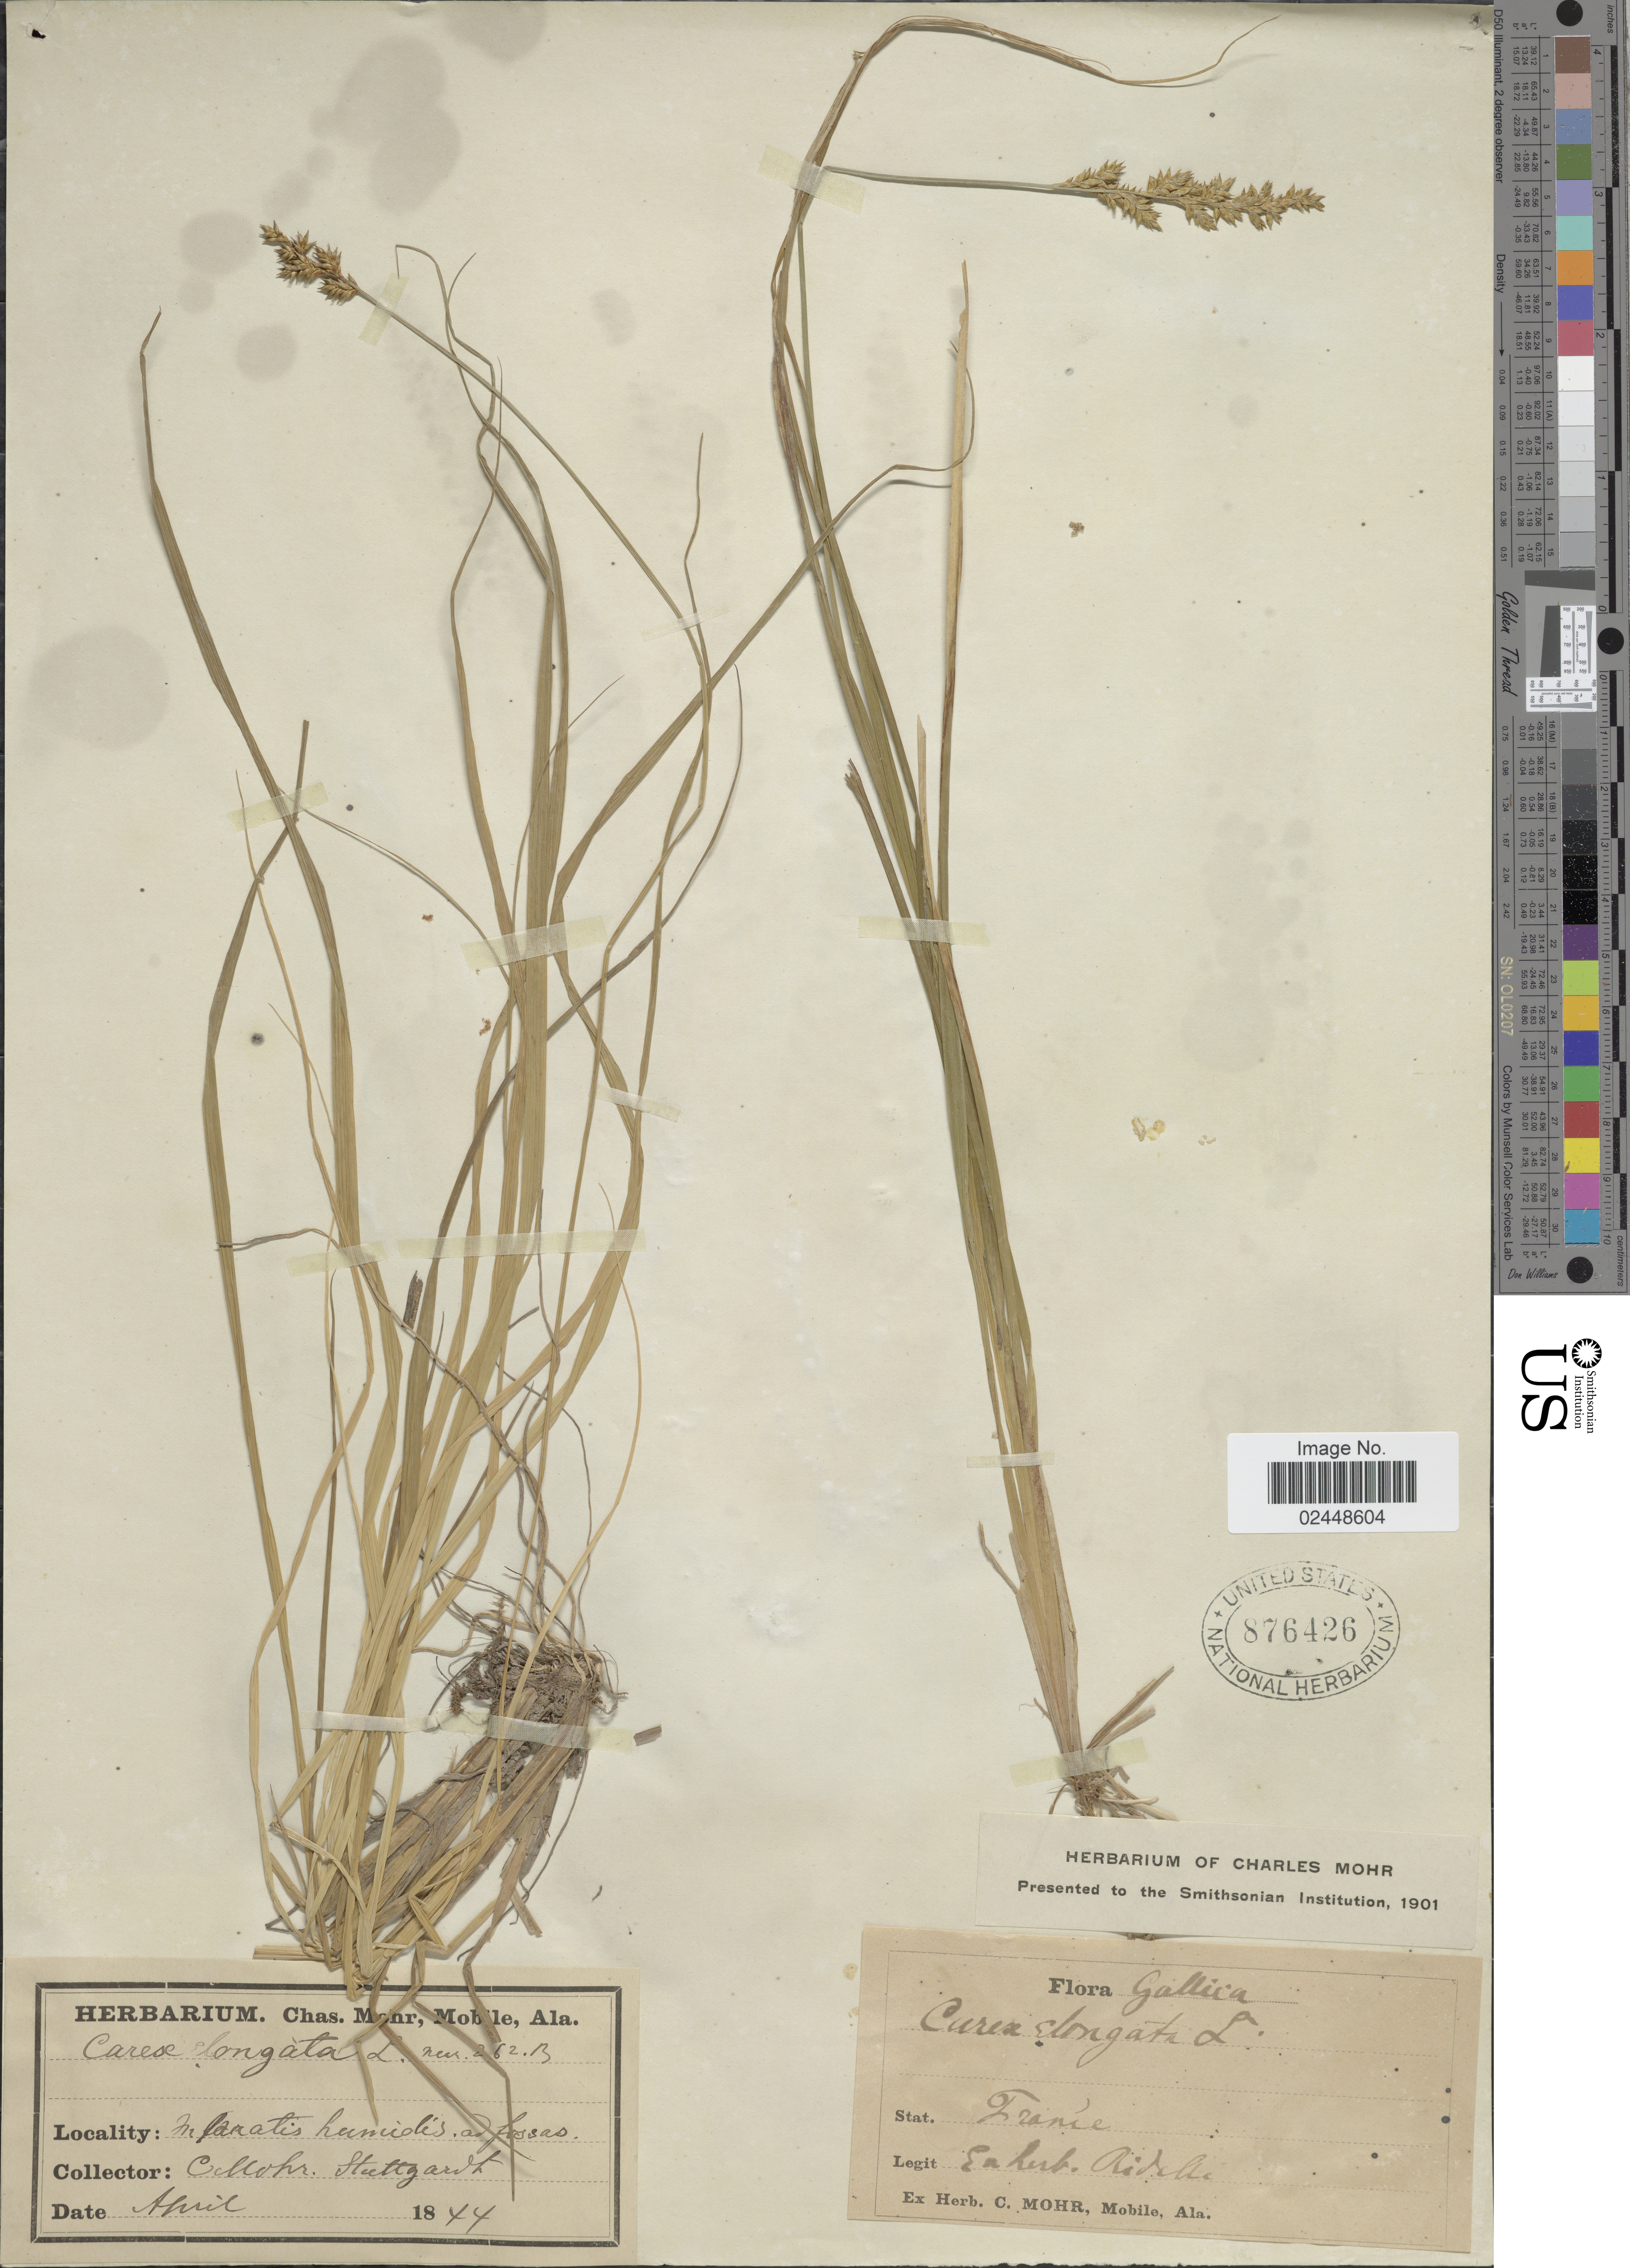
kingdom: Plantae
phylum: Tracheophyta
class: Liliopsida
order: Poales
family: Cyperaceae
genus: Carex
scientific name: Carex elongata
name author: L.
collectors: C. T. Mohr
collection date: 1844-04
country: France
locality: In paratis humidis ad fosas. [interpreted]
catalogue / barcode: US 876426